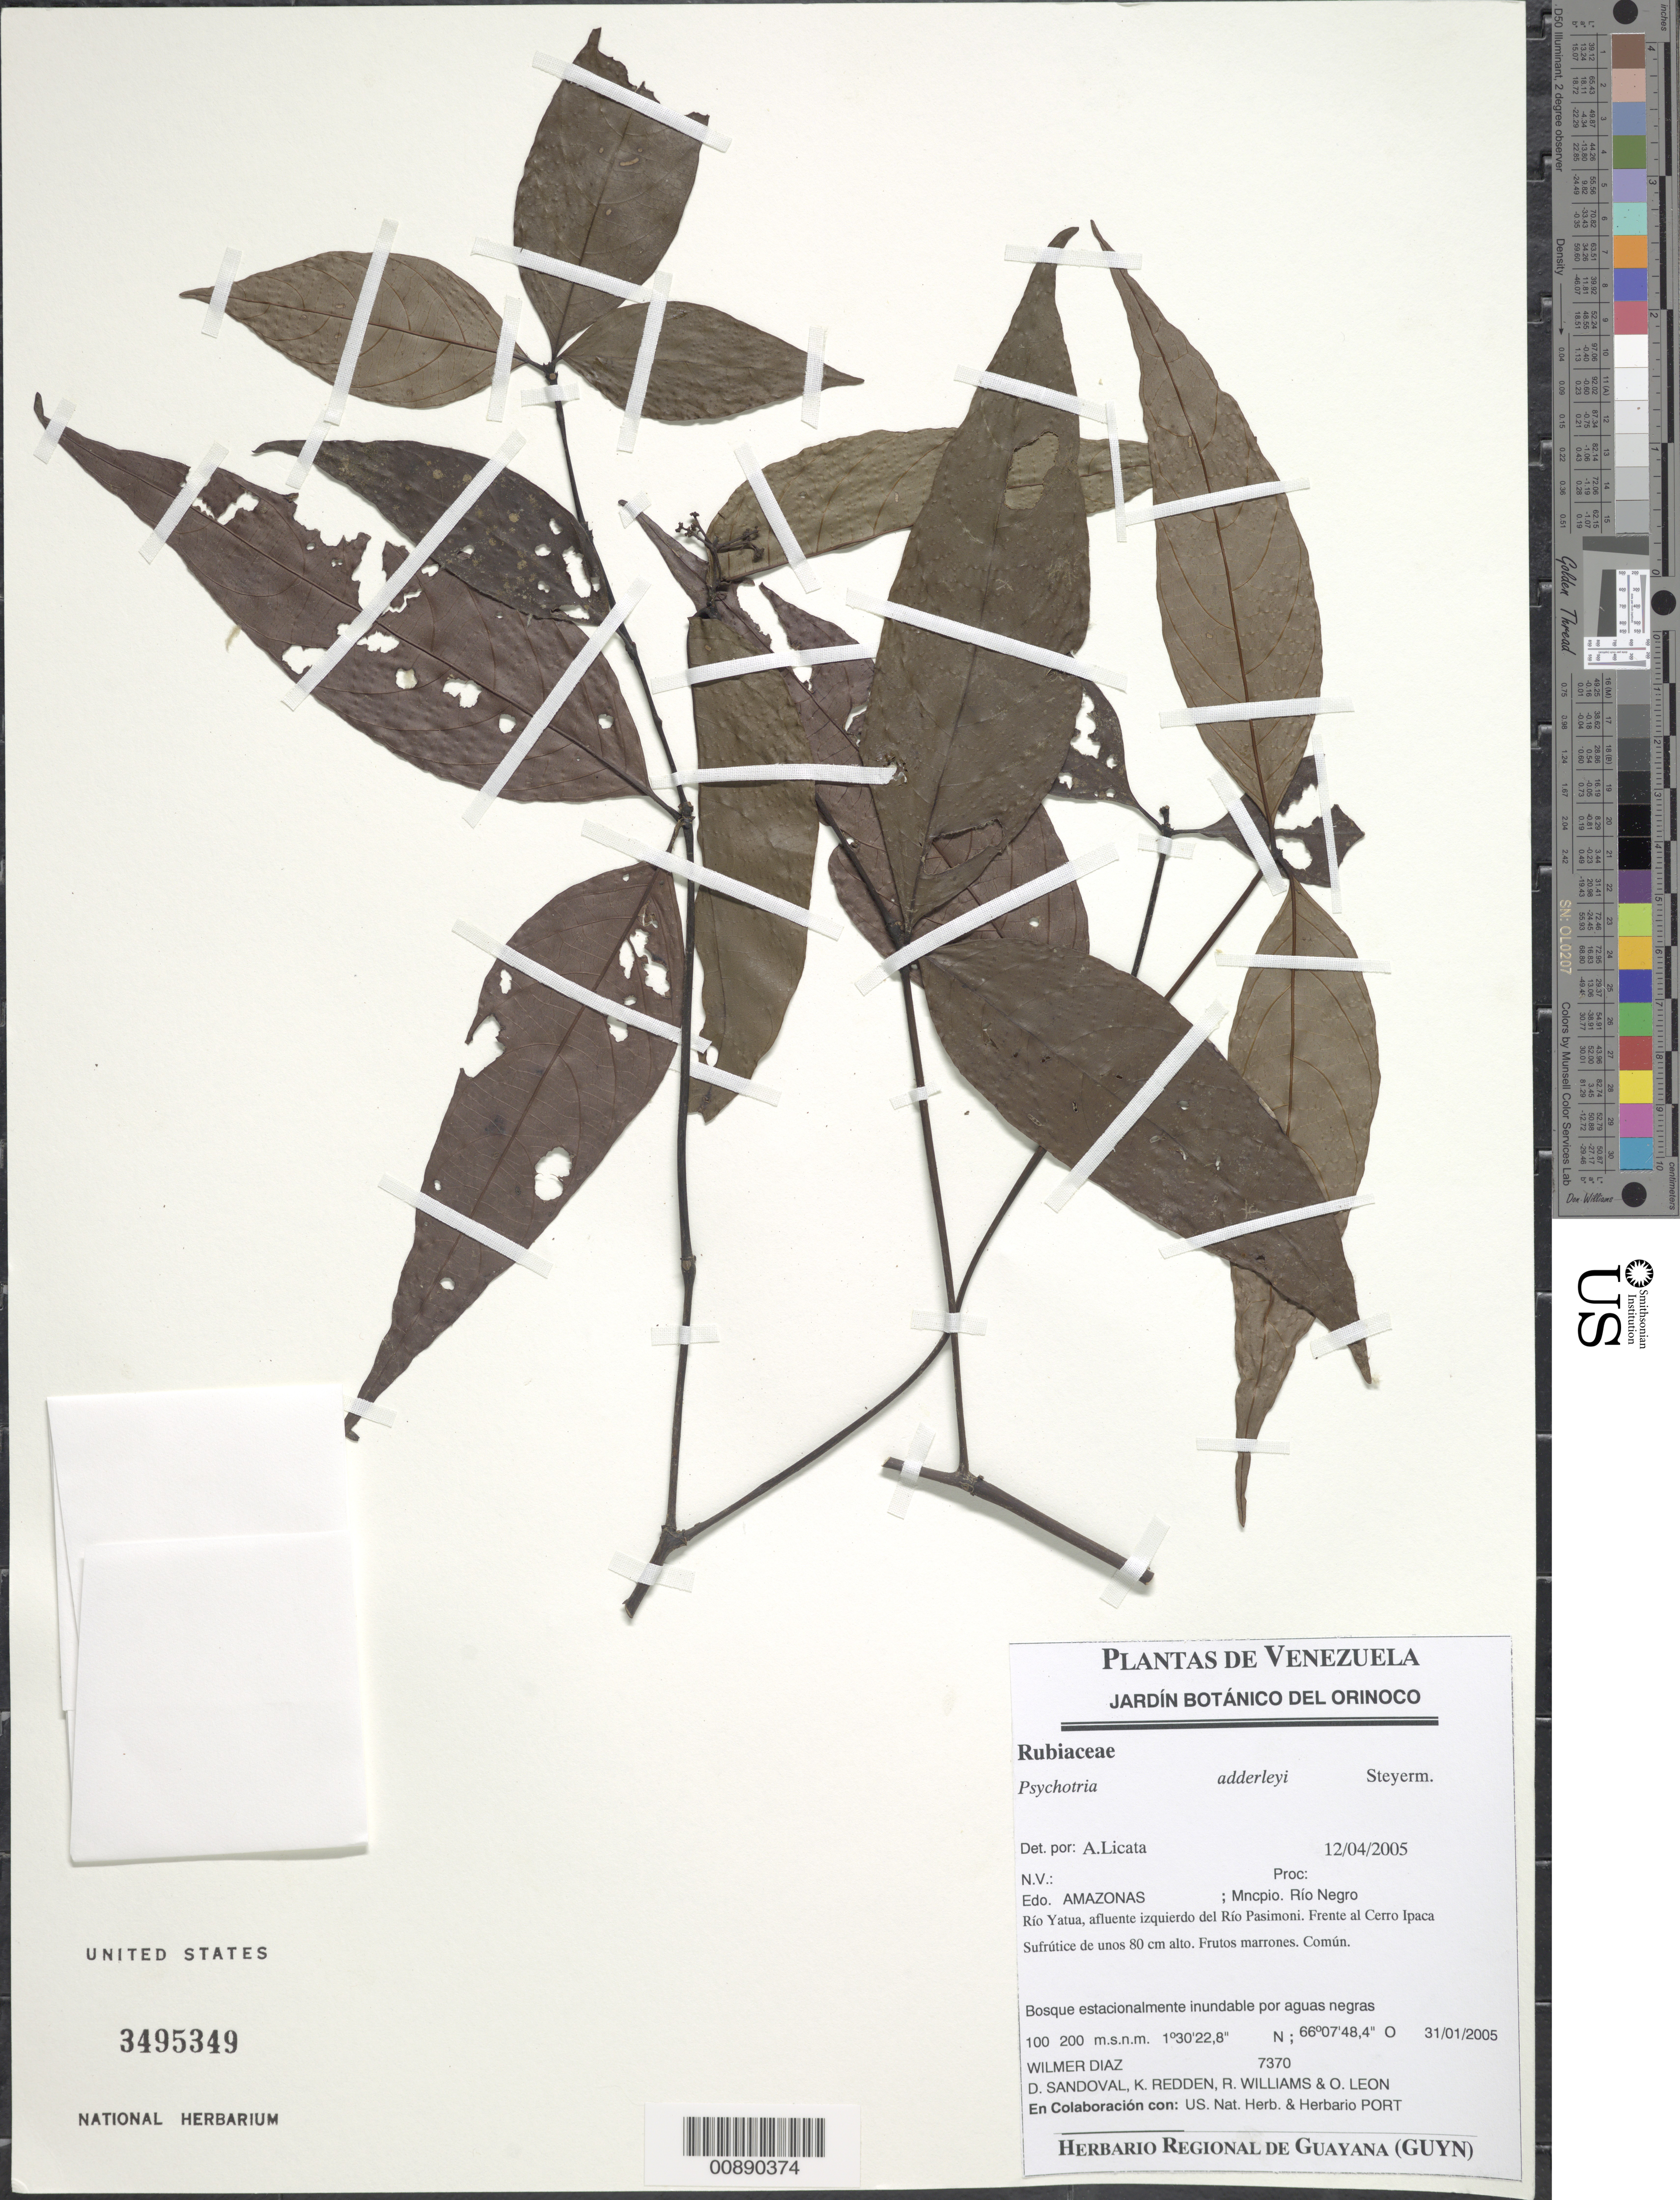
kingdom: Plantae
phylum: Tracheophyta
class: Magnoliopsida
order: Gentianales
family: Rubiaceae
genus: Psychotria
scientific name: Psychotria adderleyi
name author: Steyerm.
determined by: Licata, A., (PORT), Univ. Nac. Exp. de los Llanos Ezequiel Zamora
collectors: W. Díaz P., D. Sandoval, K. M. Redden, R. Williams & O. León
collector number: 7370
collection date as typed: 31-Jan-05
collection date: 2005-01-31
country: Venezuela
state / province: Amazonas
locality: Mun. Río Negro, Río Yatua, afluente del Río Pasimoni, frente al Cerro Ipaca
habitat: Bosque estacionalmente inundable por aguas negras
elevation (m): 100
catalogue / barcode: US 3495349